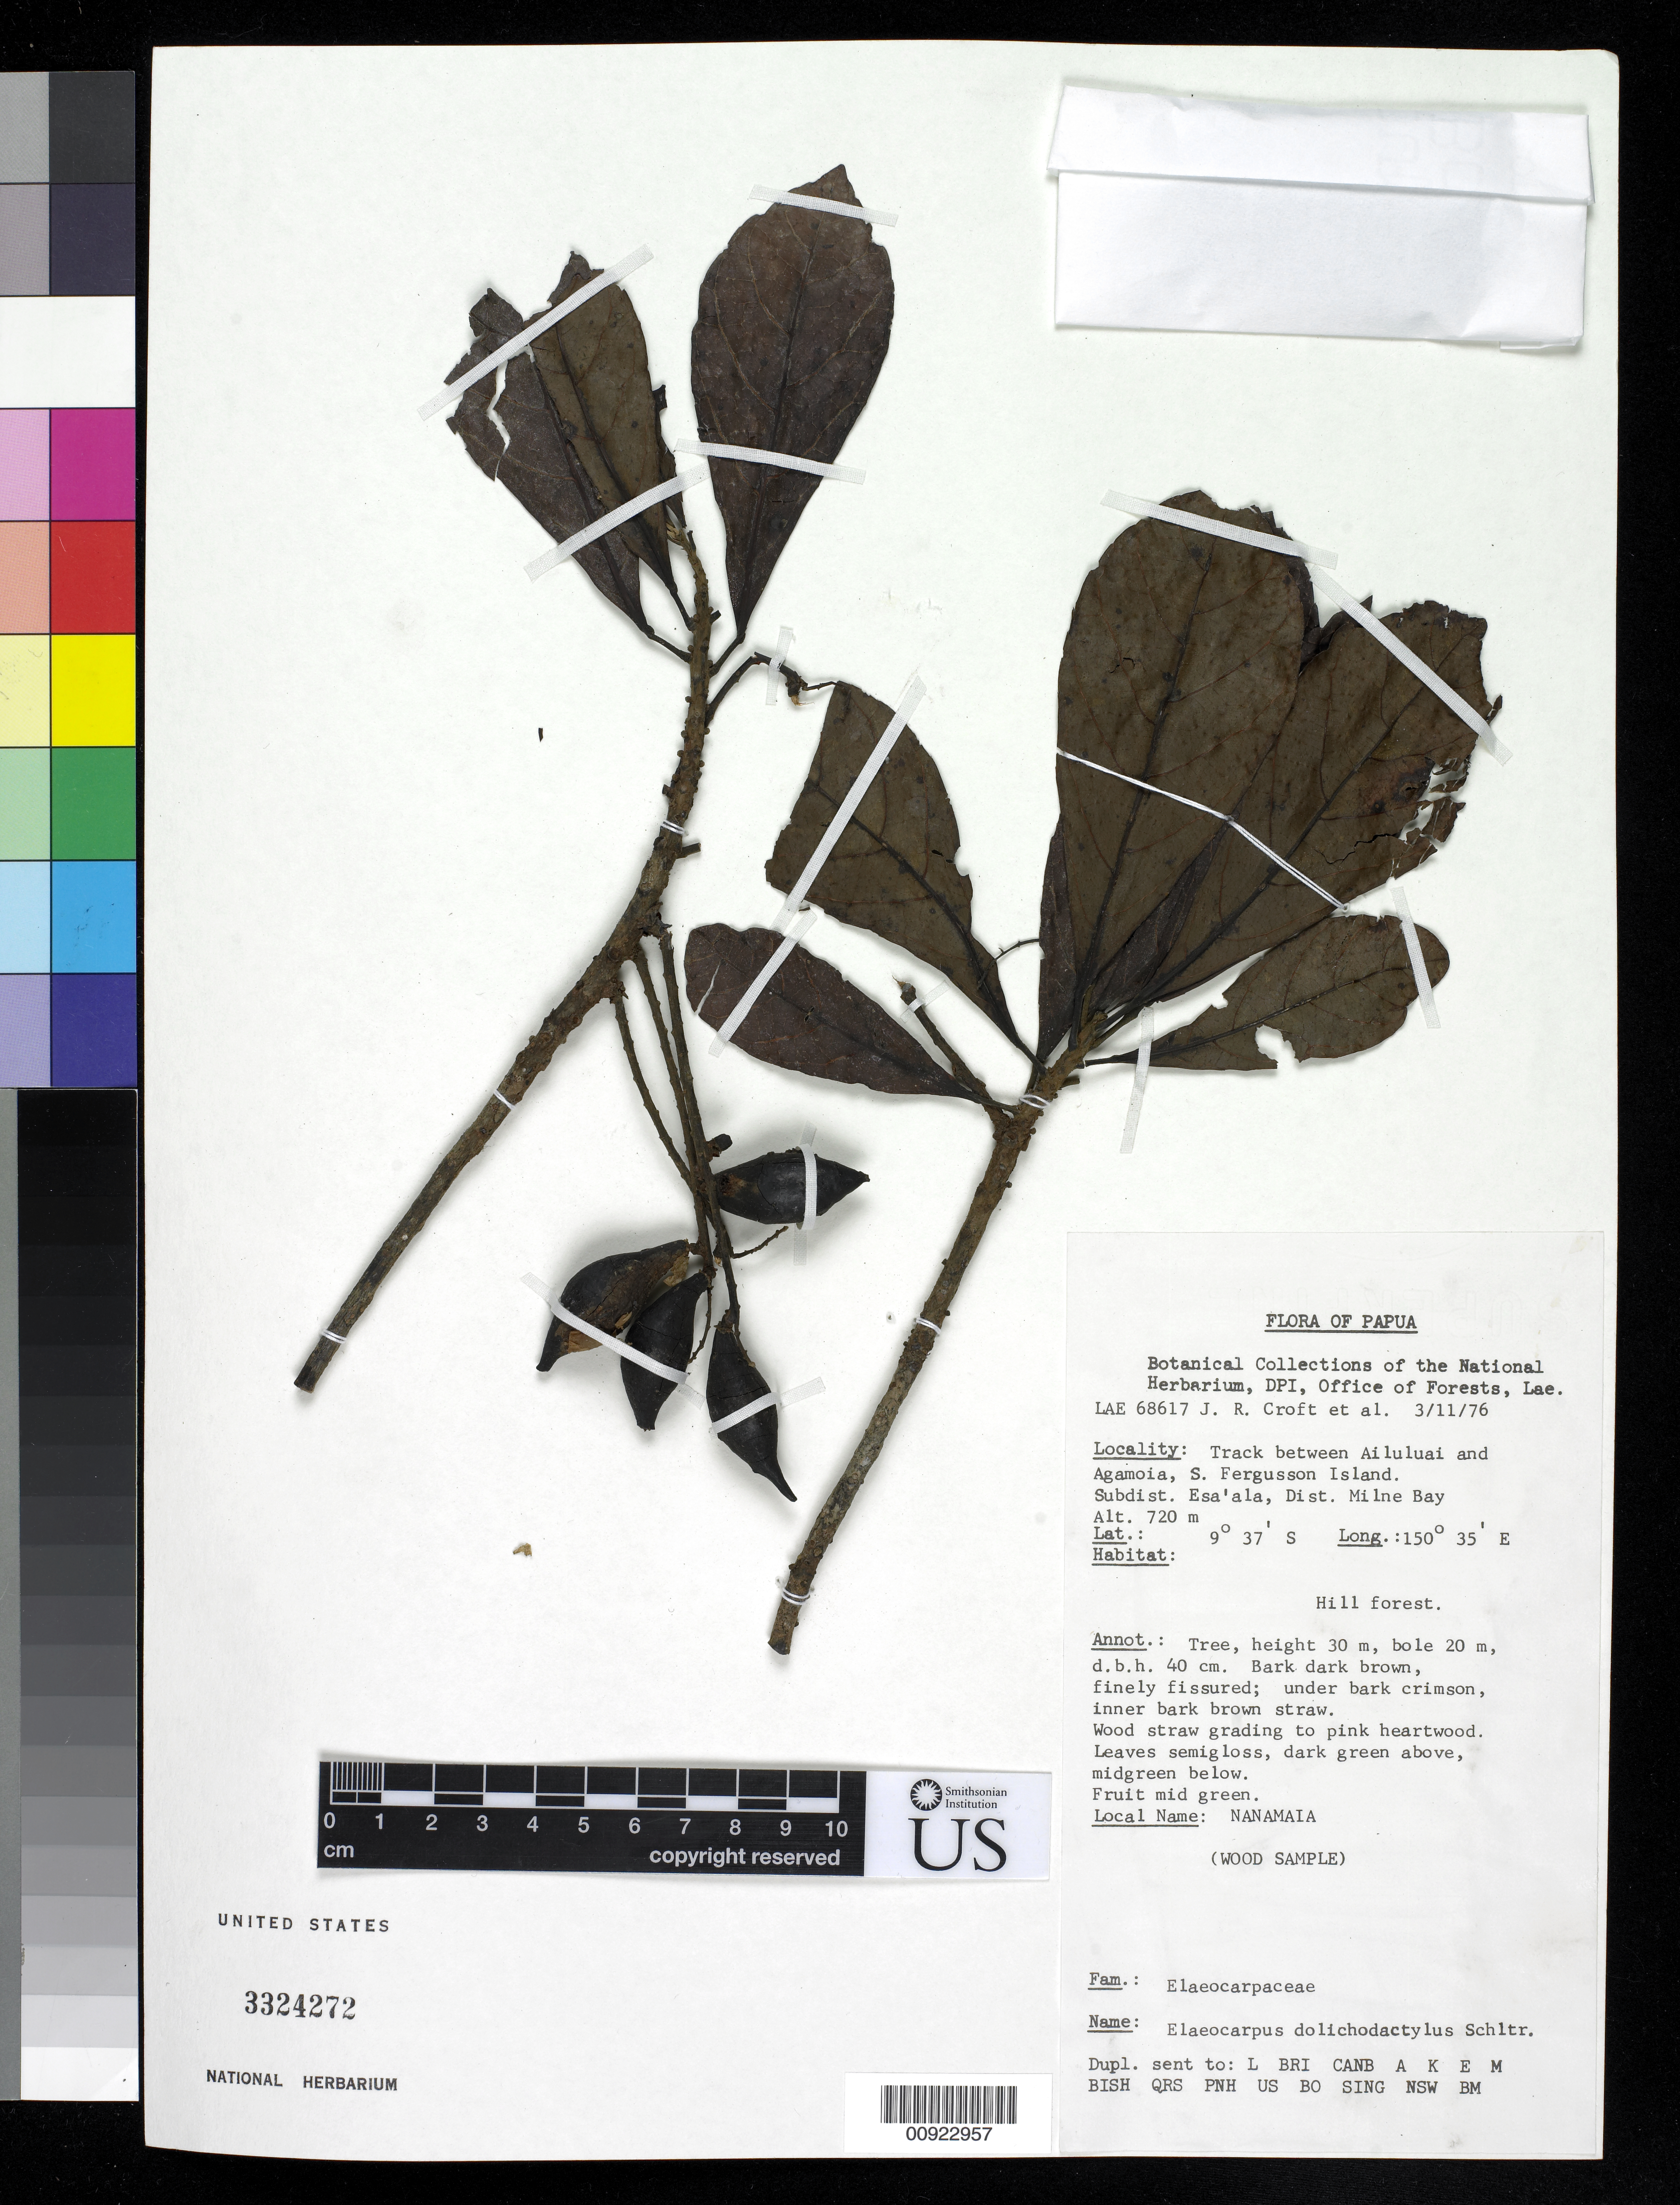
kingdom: Plantae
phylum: Tracheophyta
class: Magnoliopsida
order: Oxalidales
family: Elaeocarpaceae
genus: Elaeocarpus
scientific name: Elaeocarpus dolichodactylus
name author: Schltr.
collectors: J. R. Croft & et al.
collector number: LAE 68617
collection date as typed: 03 Nov 1976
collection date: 1976-11-03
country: Papua New Guinea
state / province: Milne Bay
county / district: Esa'ala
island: Fergusson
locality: Track between Ailuluai and Agamoia, S. Fergusson Island. Subdist. Esa'ala, Dist. Milne Bay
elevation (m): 720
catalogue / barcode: US 3324272